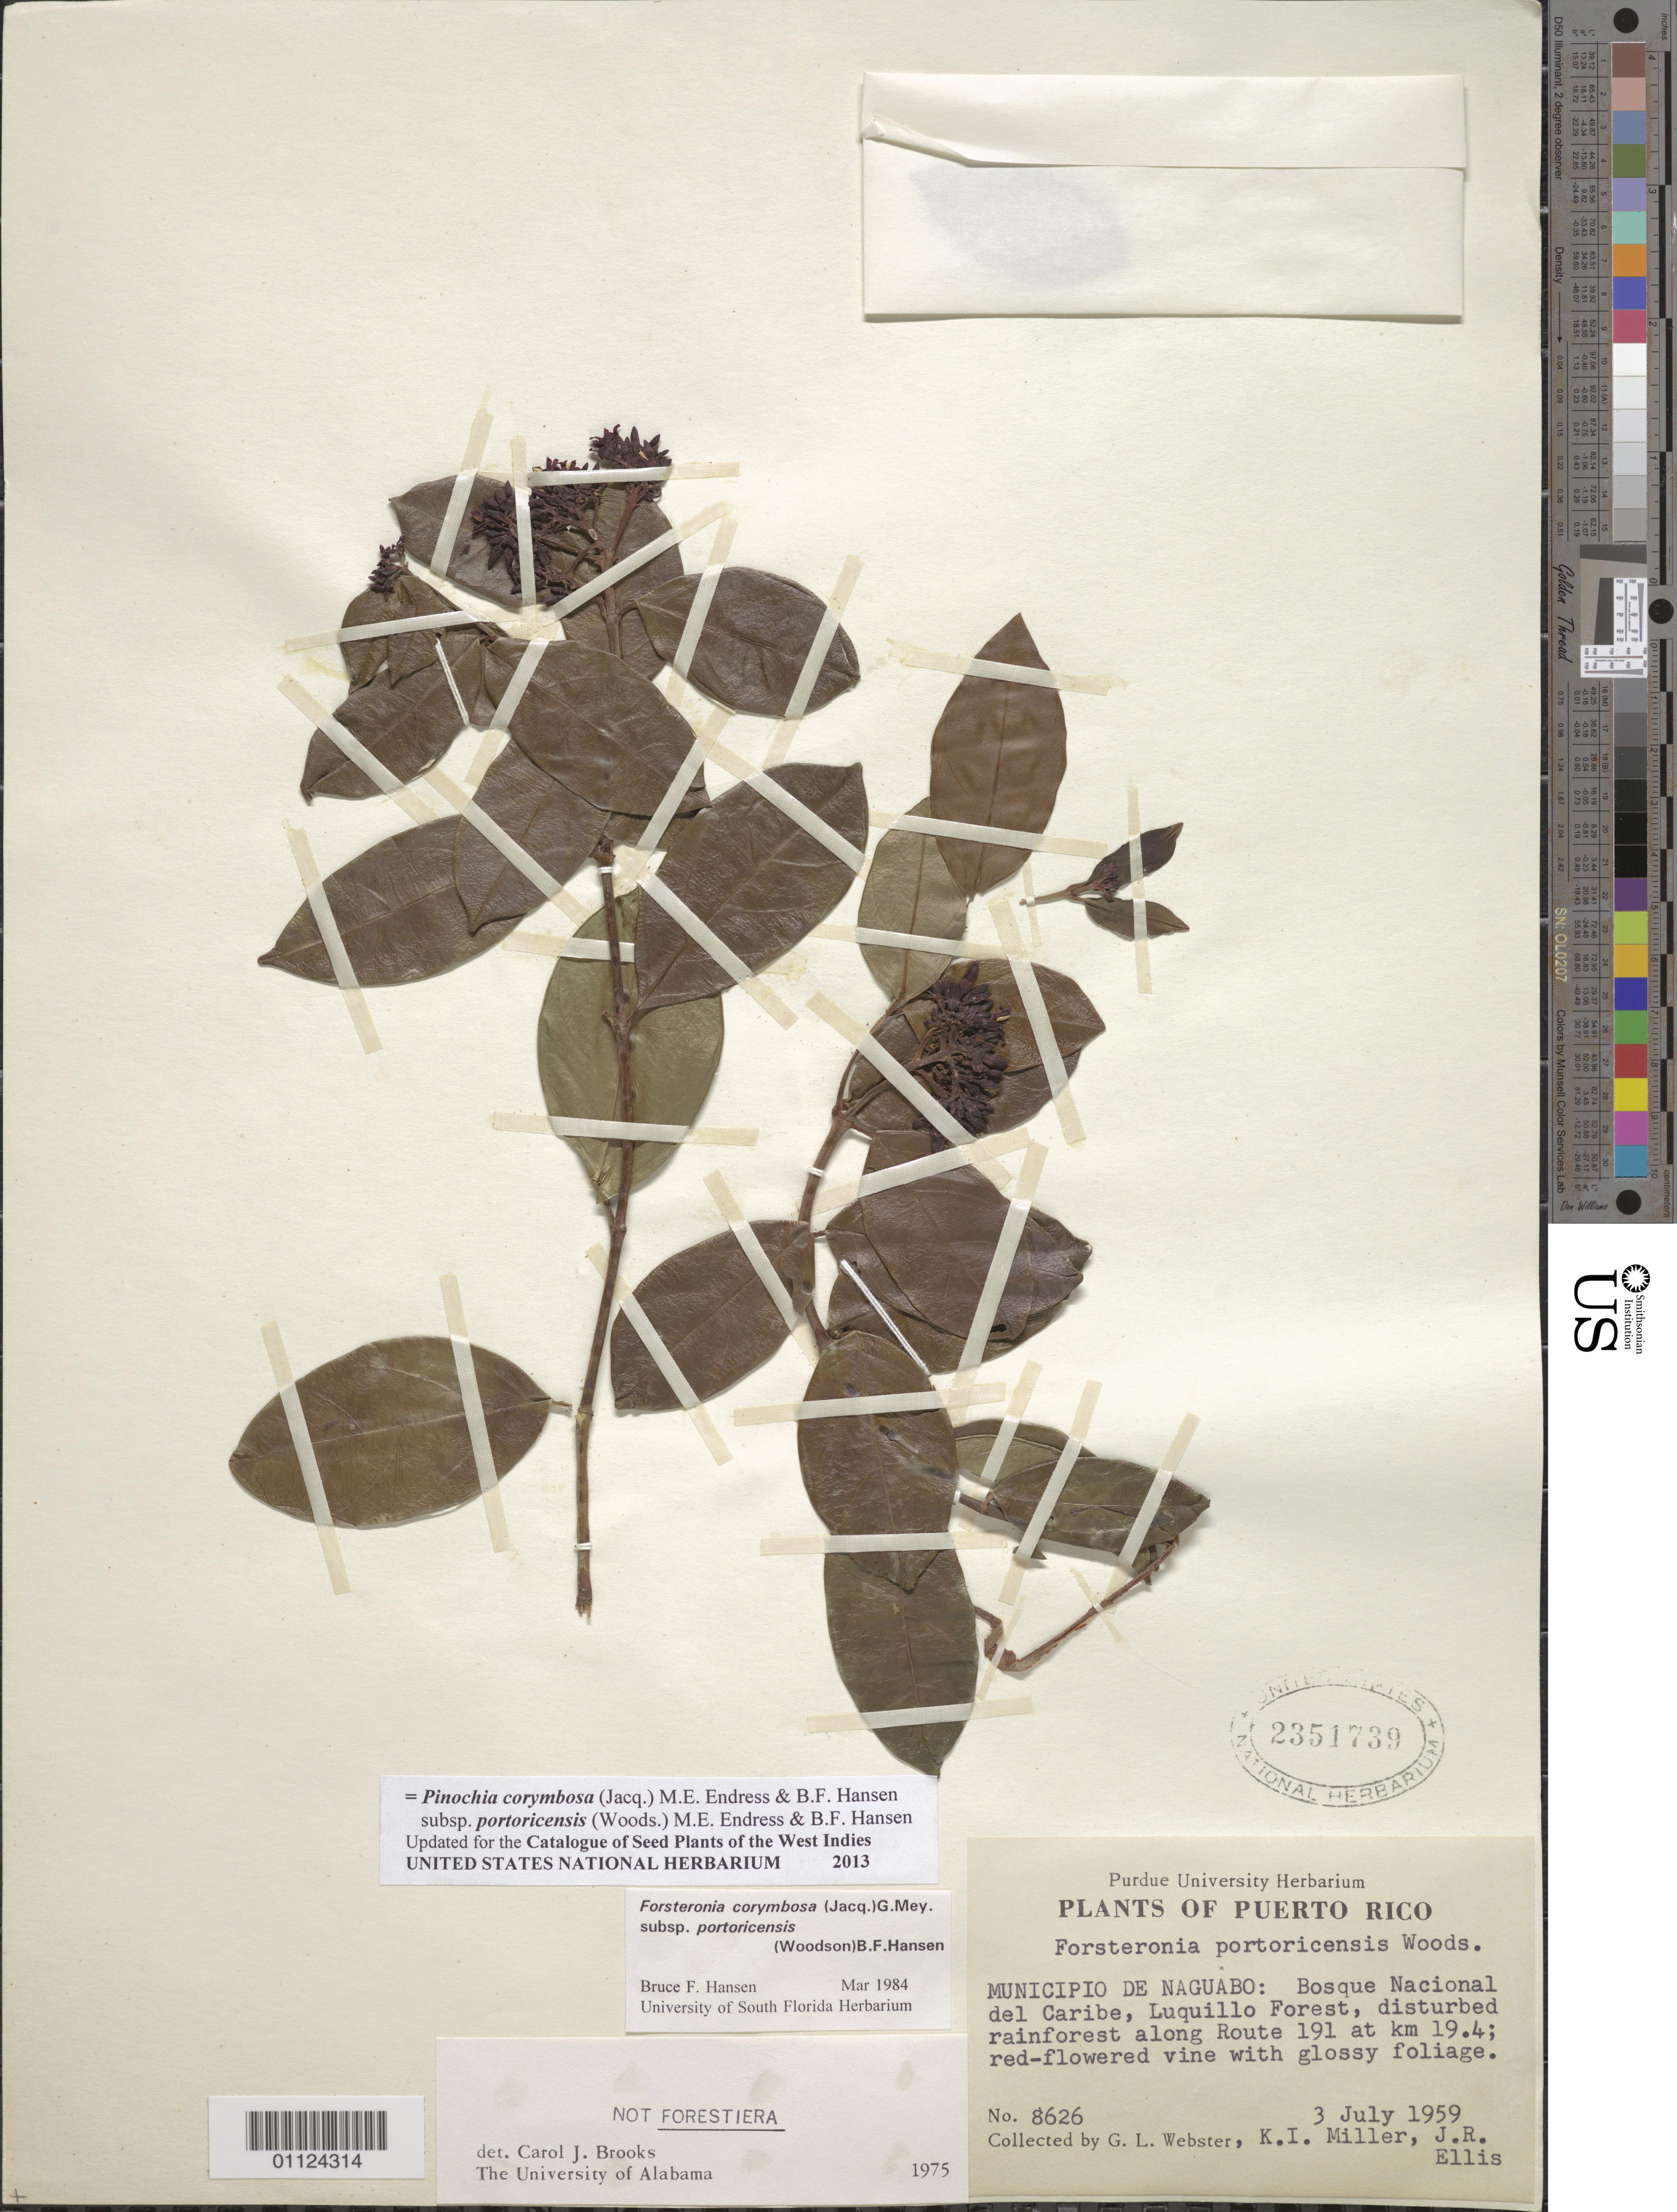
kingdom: Plantae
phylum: Tracheophyta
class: Magnoliopsida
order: Gentianales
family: Apocynaceae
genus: Pinochia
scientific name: Pinochia corymbosa subsp. portoricensis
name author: (Woodson) M.E. Endress & B.F. Hansen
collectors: G. L. Webster, K. I. Miller & J. R. Ellis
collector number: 8626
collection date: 1959-07-03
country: Puerto Rico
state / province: Naguabo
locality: Bosque Nacional del Caribe, Luquillo Forest; along Route 191 at km 19.4.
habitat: disturbed rainforest along route.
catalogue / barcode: US 2351739